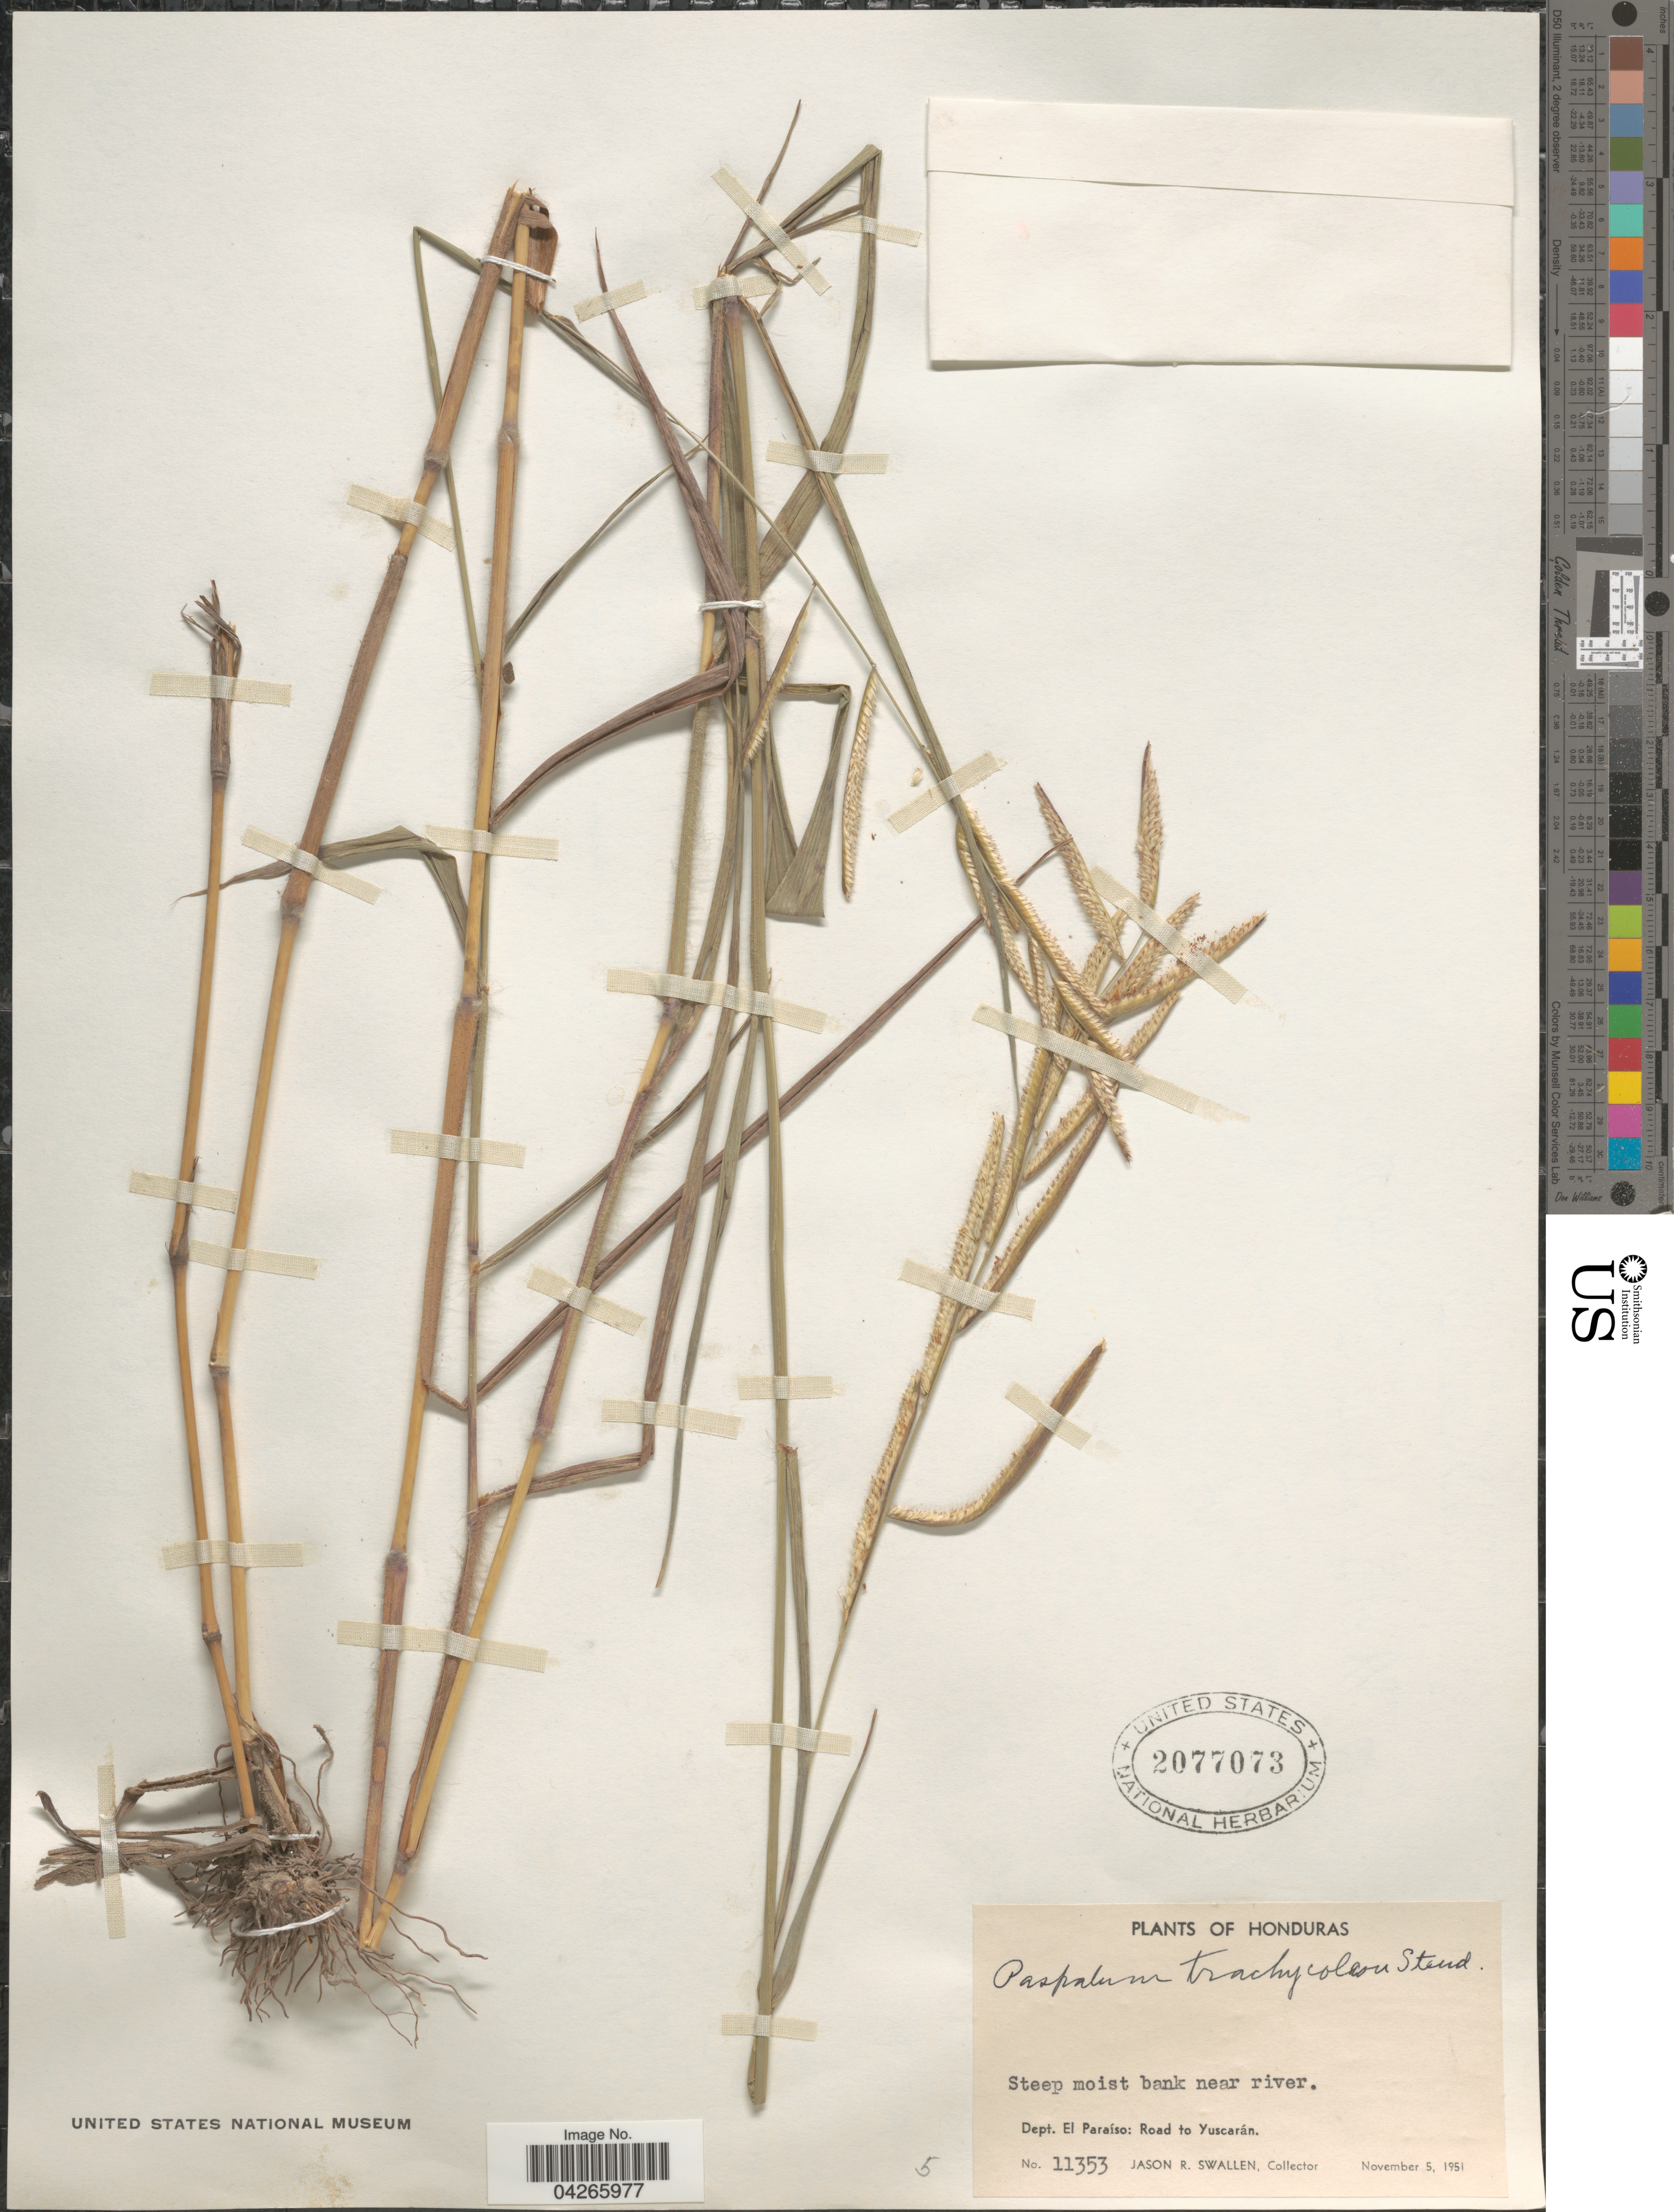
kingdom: Plantae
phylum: Tracheophyta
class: Liliopsida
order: Poales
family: Poaceae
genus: Paspalum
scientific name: Paspalum trachycoleon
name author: Steud.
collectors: J. R. Swallen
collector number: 11353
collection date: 1951-11-05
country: Honduras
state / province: El Paraiso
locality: Dept. El Paraíso: Road to Yuscarán.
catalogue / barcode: US 2077073